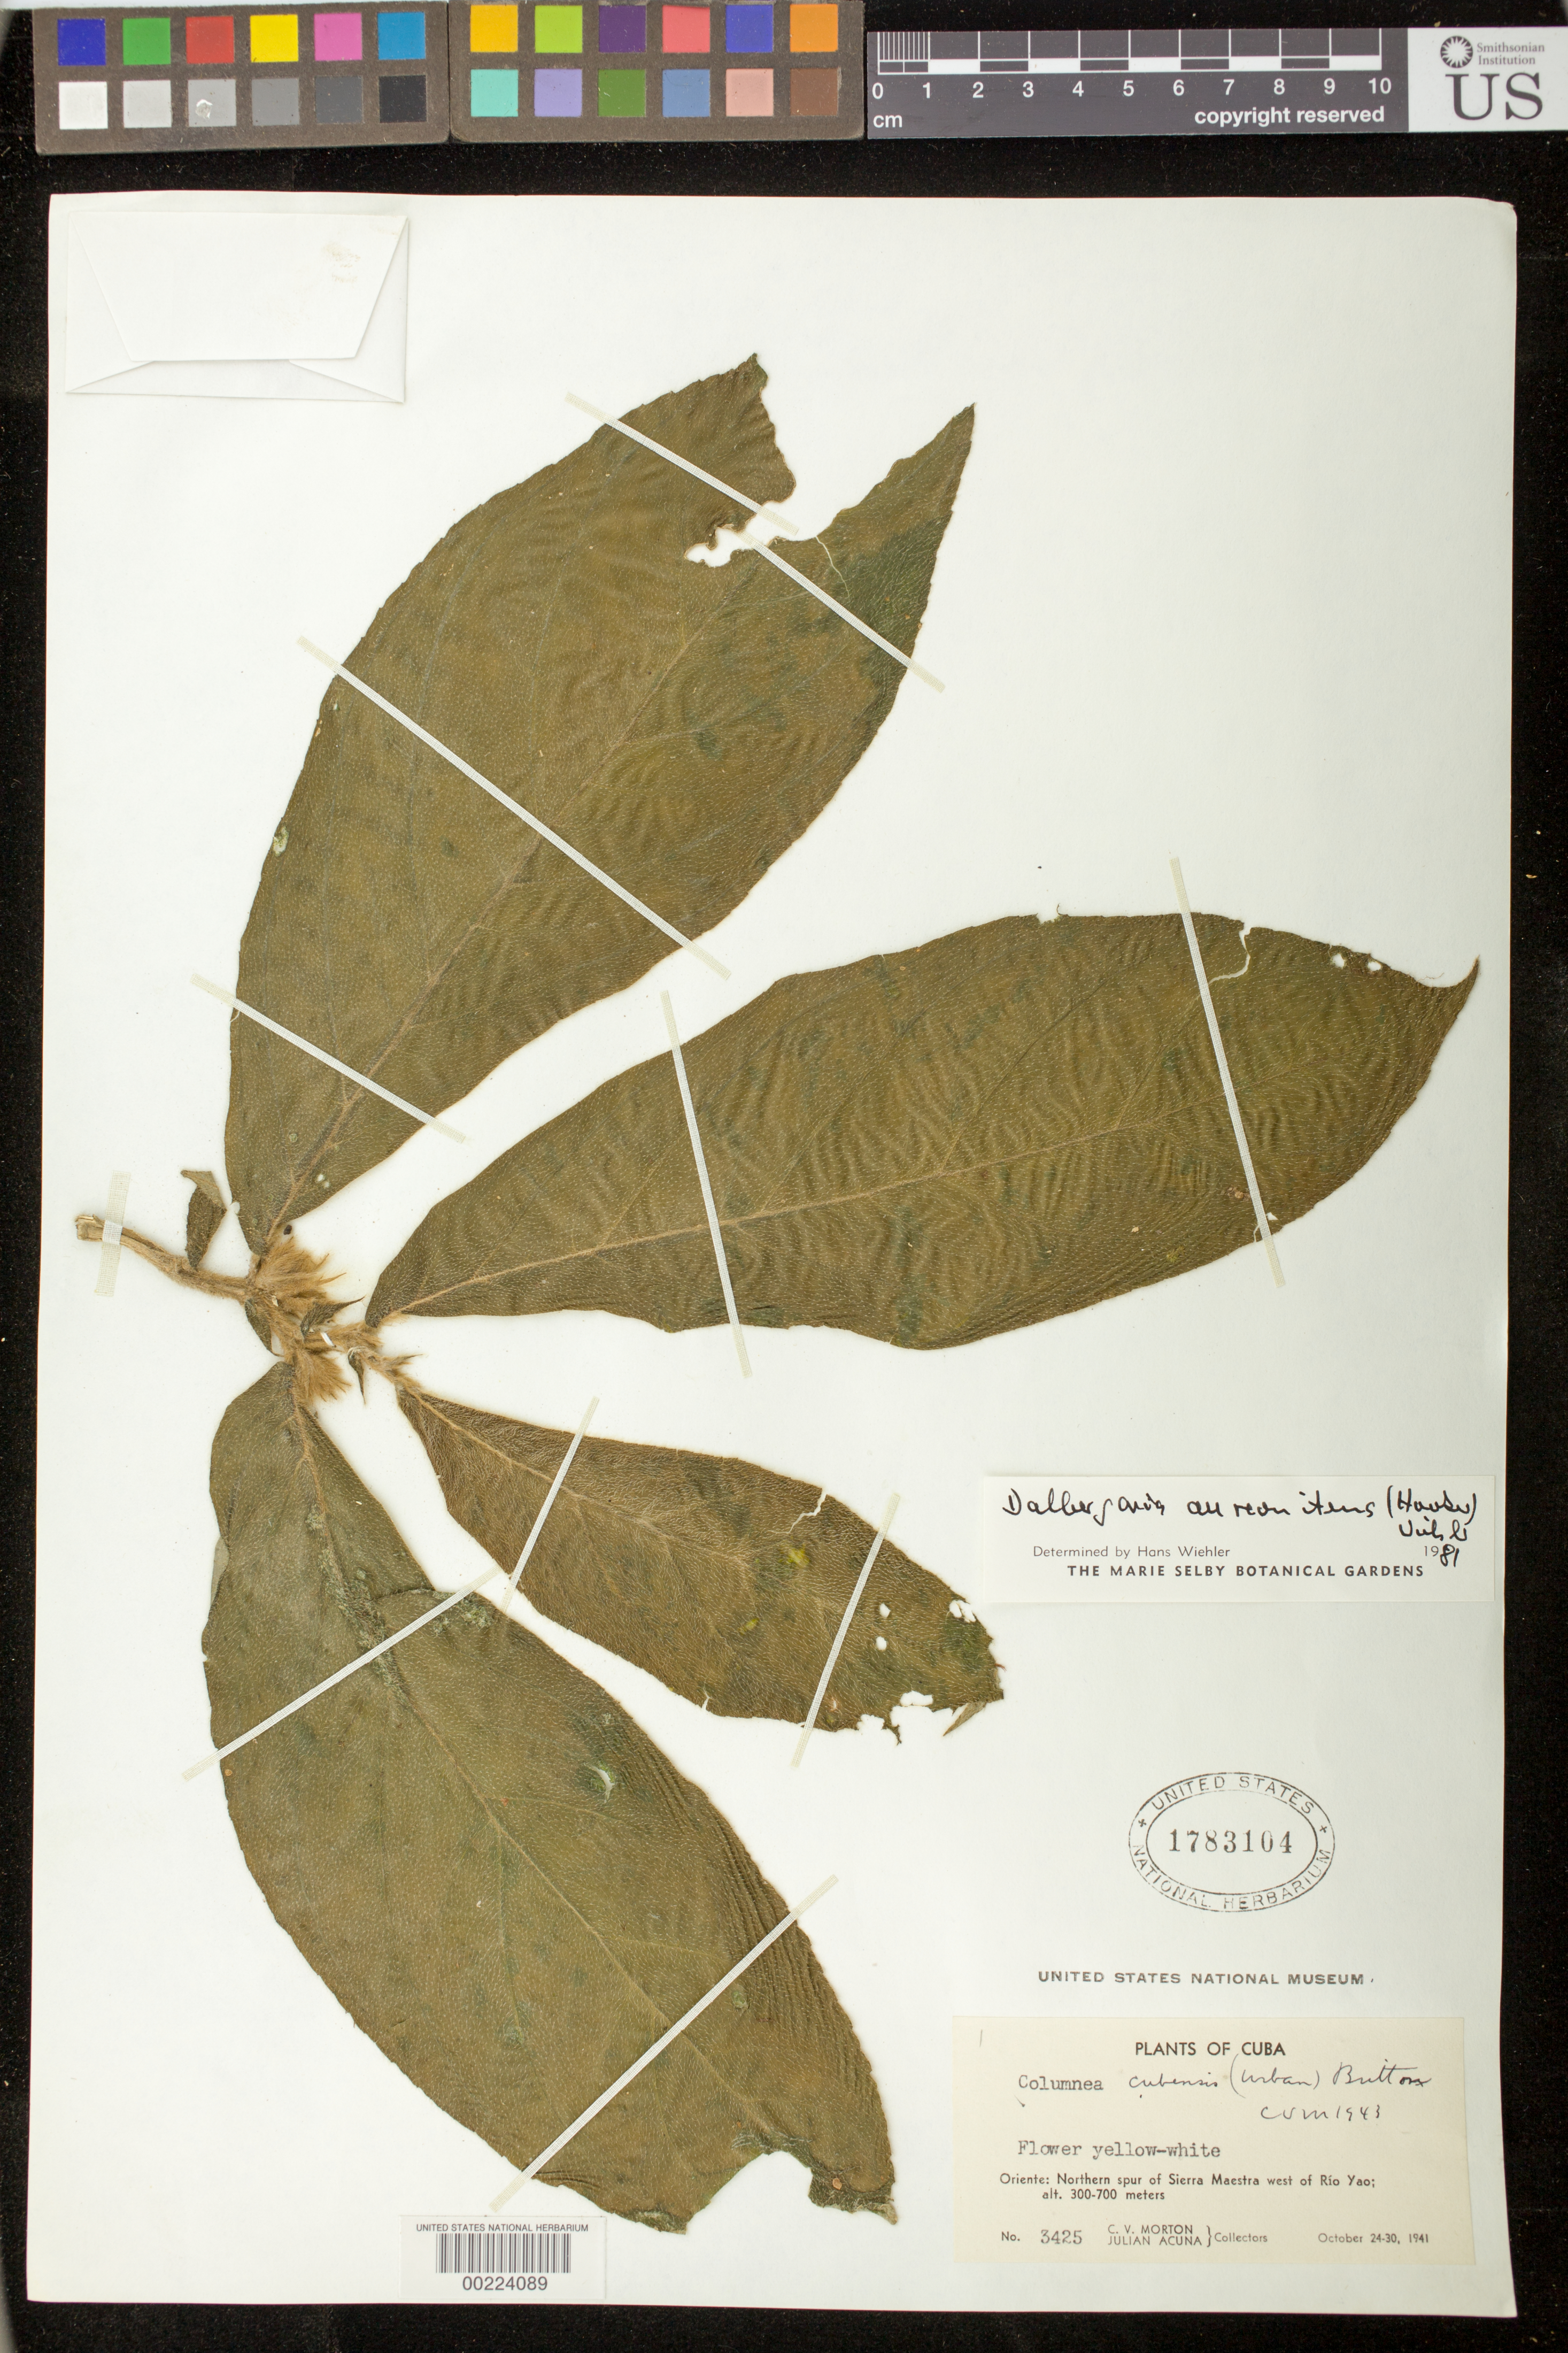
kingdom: Plantae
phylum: Tracheophyta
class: Magnoliopsida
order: Lamiales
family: Gesneriaceae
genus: Columnea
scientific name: Columnea sanguinea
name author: (Pers.) Hanst.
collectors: C. V. Morton & J. Acuña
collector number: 3425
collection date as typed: Oct 1941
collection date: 1941-10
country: Cuba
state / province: Oriente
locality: Northern spur of Sierra Maestra W of Rio Yao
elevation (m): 300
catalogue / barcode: US 1783104